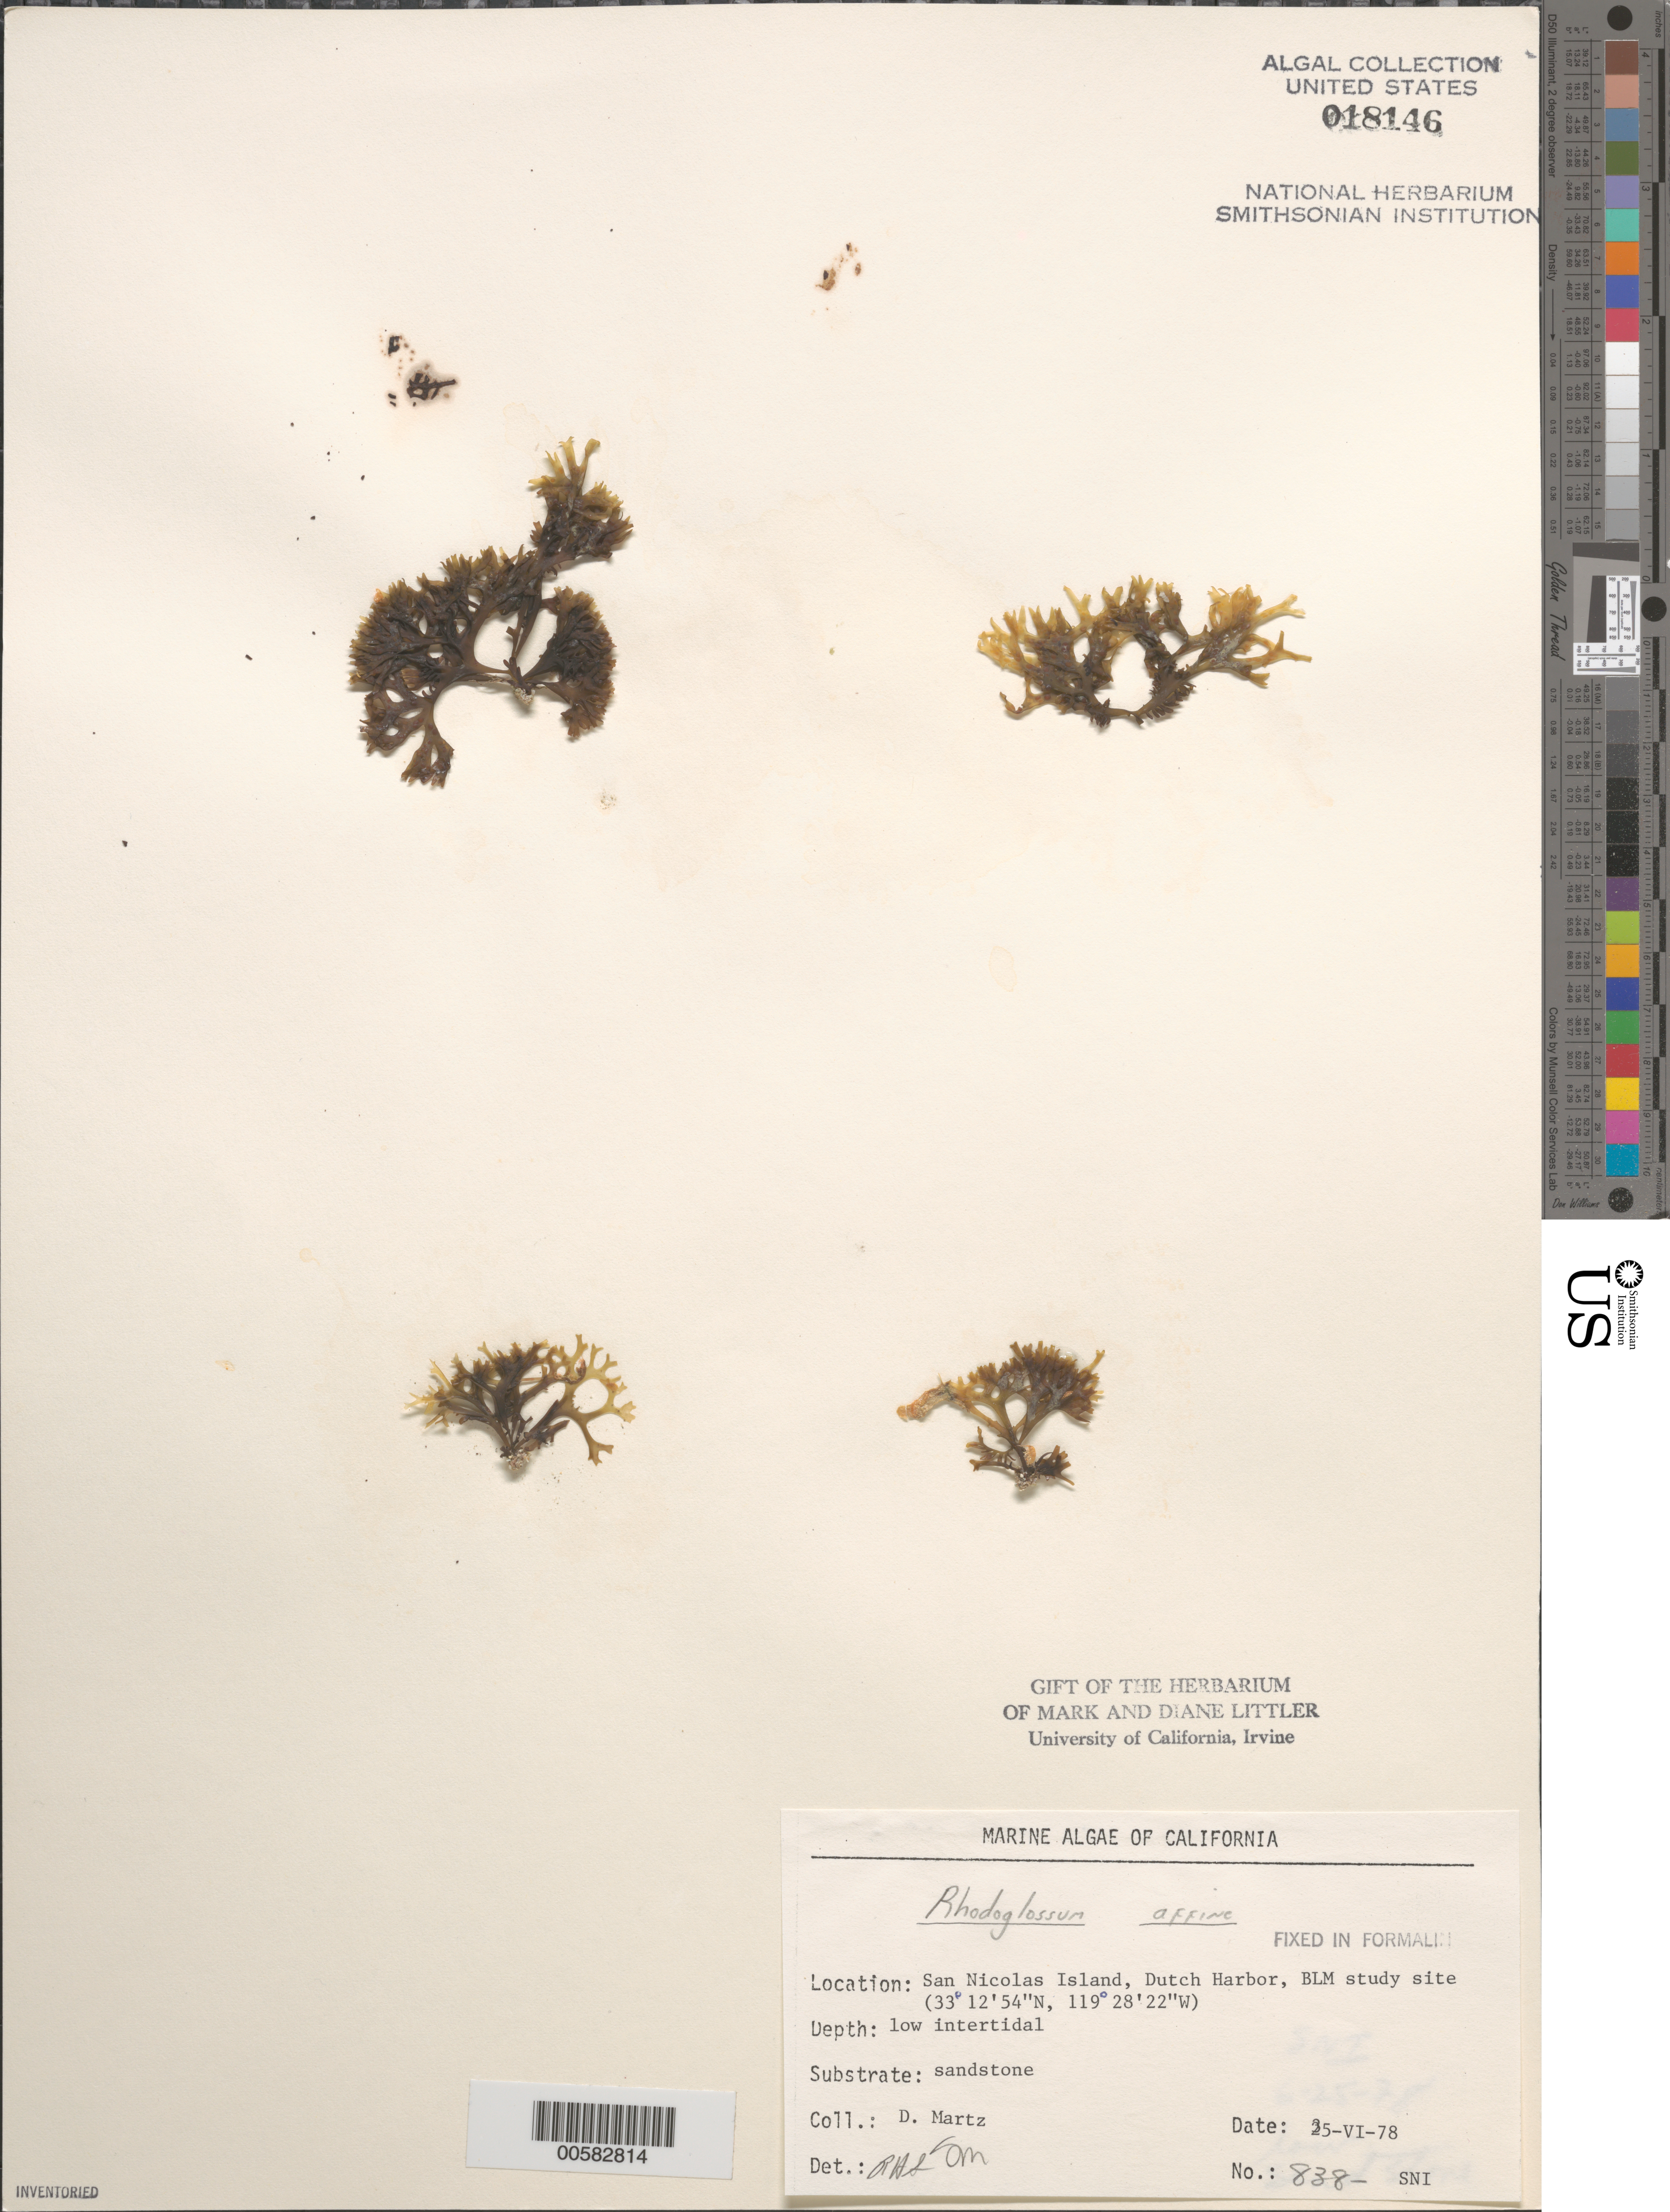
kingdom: Plantae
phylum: Rhodophyta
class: Florideophyceae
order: Gigartinales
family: Gigartinaceae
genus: Mazzaella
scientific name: Mazzaella affinis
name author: (Harvey) Fredericq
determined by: Algae name updating Project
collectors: D. Martz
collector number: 838-sni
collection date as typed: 25 Jun 1978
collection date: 1978-06-25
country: United States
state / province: California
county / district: Ventura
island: San Nicolas Island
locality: Dutch Harbor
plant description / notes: BLM-SOCALBIGHT Rocky Intertidal Survey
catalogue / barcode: US 18146